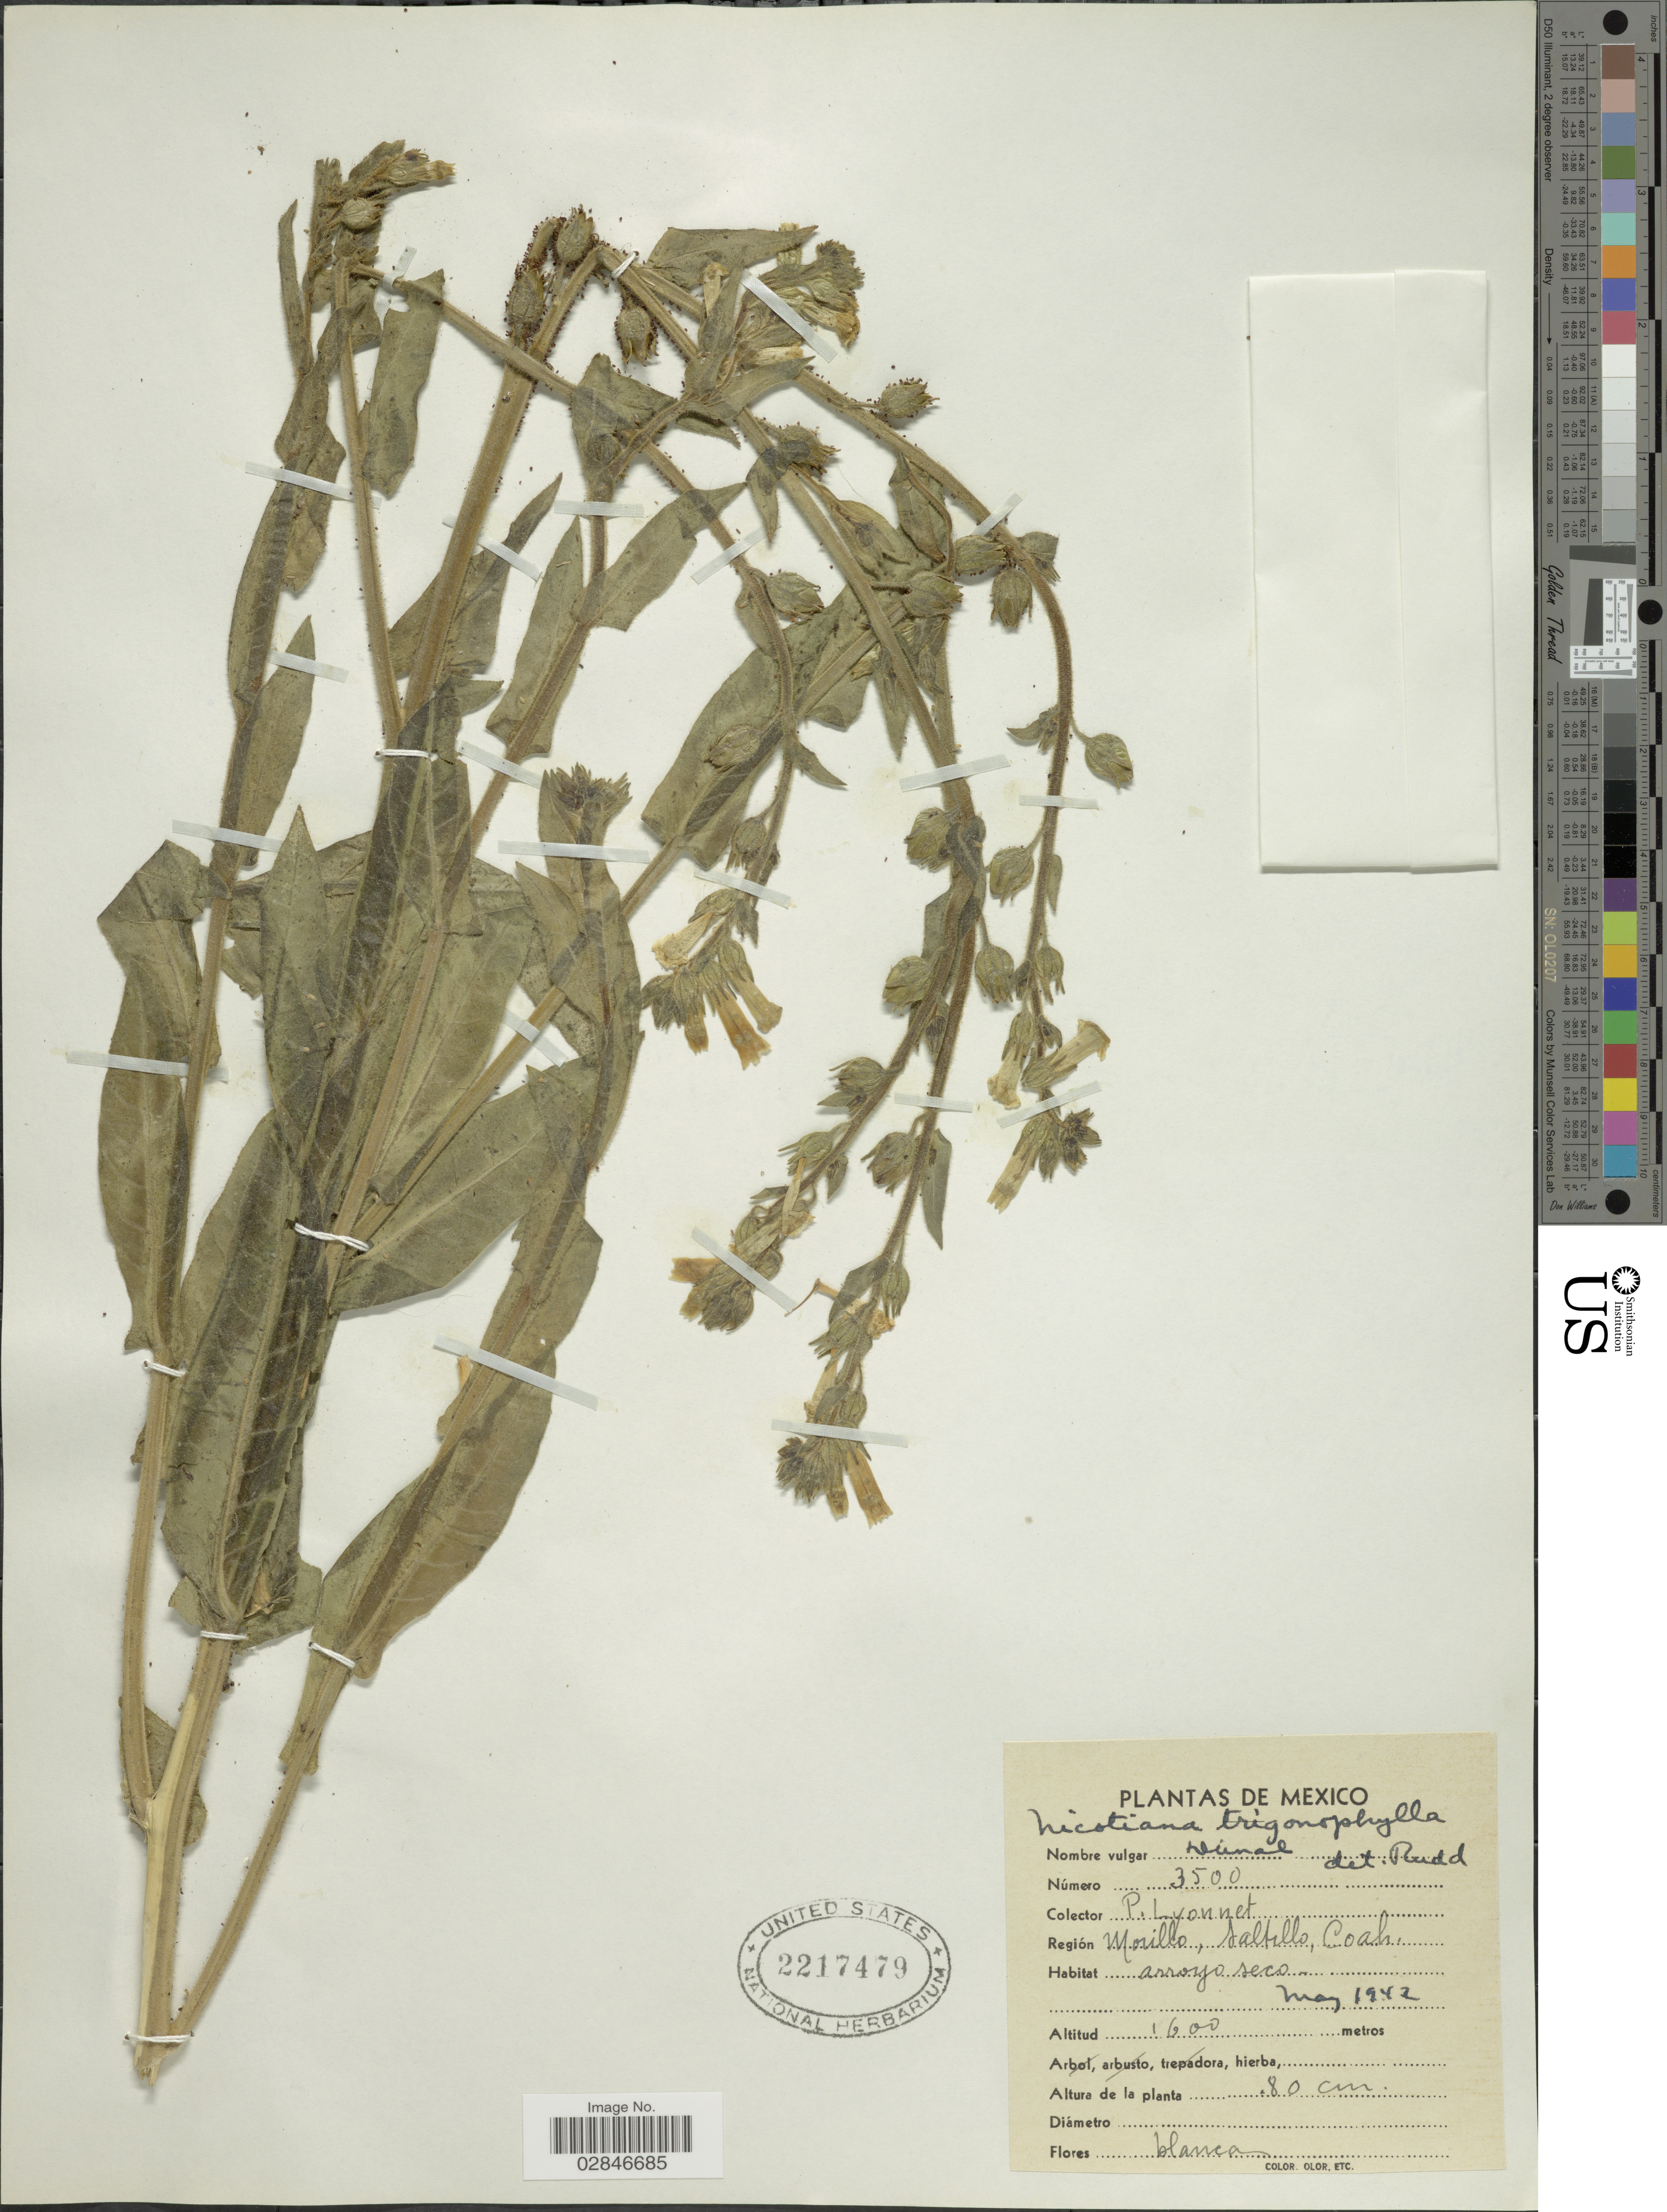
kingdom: Plantae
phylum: Tracheophyta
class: Magnoliopsida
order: Solanales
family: Solanaceae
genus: Nicotiana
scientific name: Nicotiana trigonophylla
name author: Dunal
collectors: P. Lyonnet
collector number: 3500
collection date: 1942-05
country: Mexico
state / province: Coahuila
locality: Región Morillo, Saltillo.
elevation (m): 1600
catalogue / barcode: US 2217479